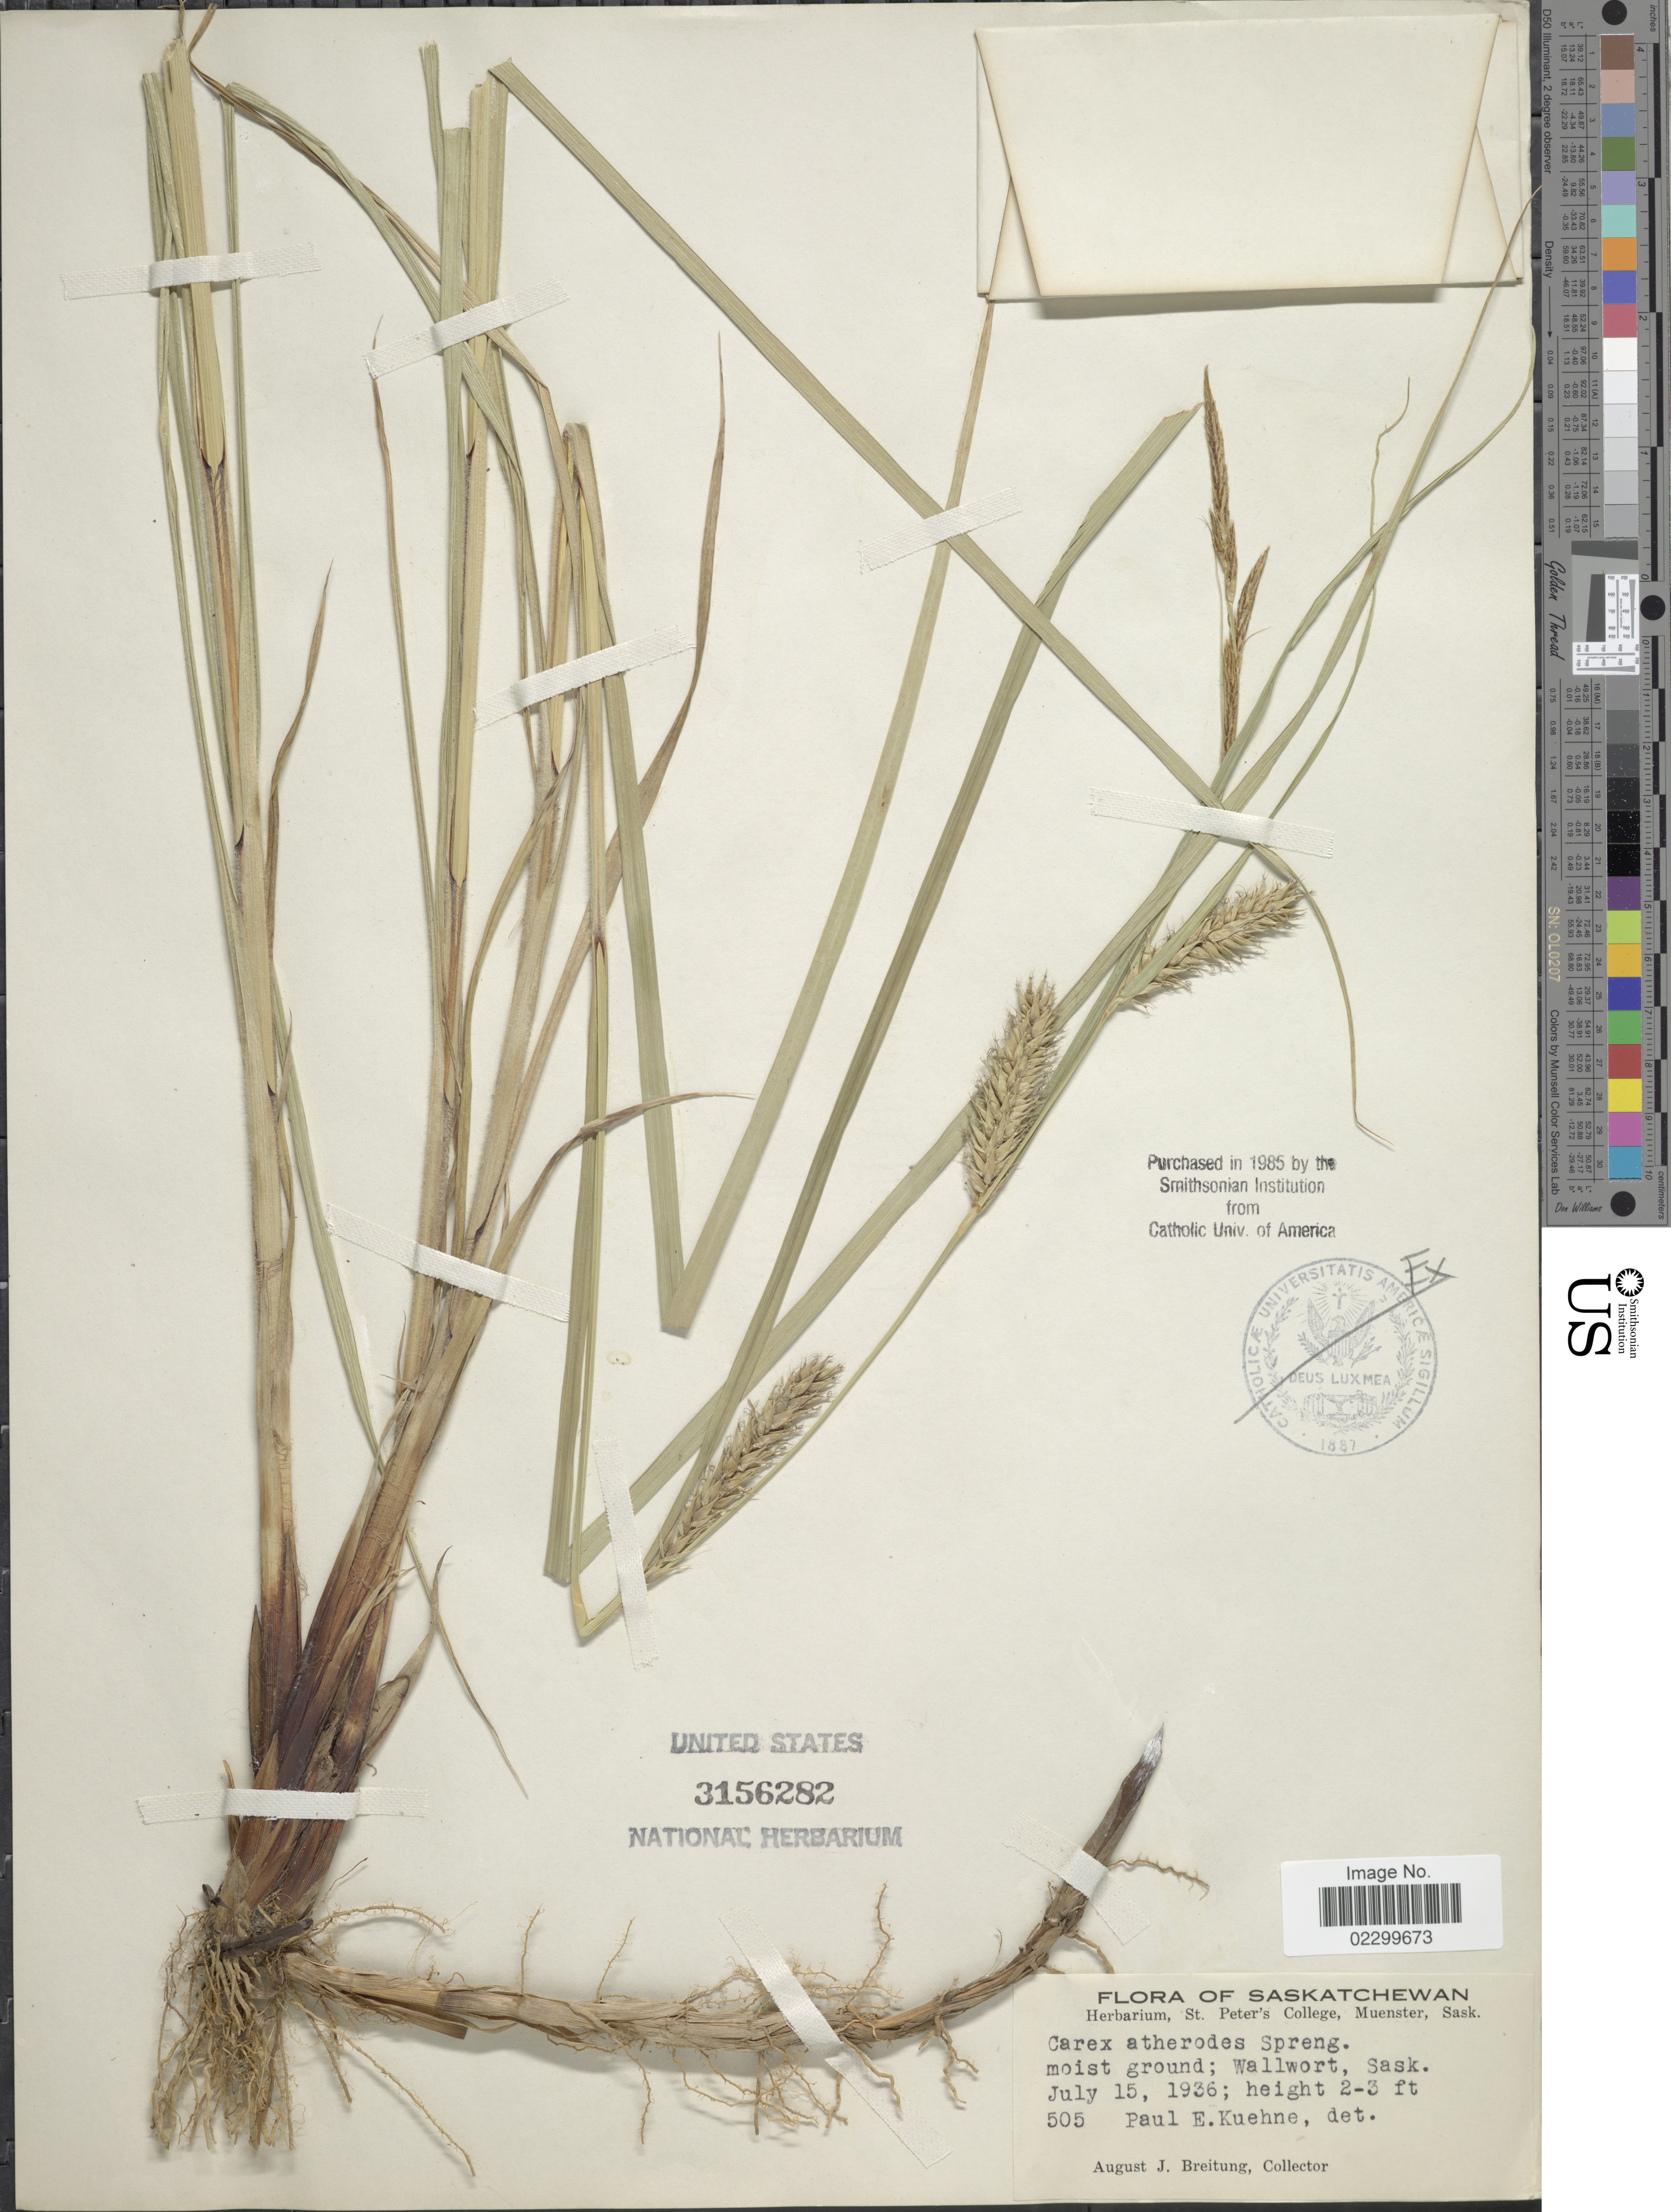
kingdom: Plantae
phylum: Tracheophyta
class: Liliopsida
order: Poales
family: Cyperaceae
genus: Carex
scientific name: Carex atherodes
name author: Spreng.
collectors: A. Breitung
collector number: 505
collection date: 1936-07-15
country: Canada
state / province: Saskatchewan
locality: Wallwort.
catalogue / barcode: US 3156282